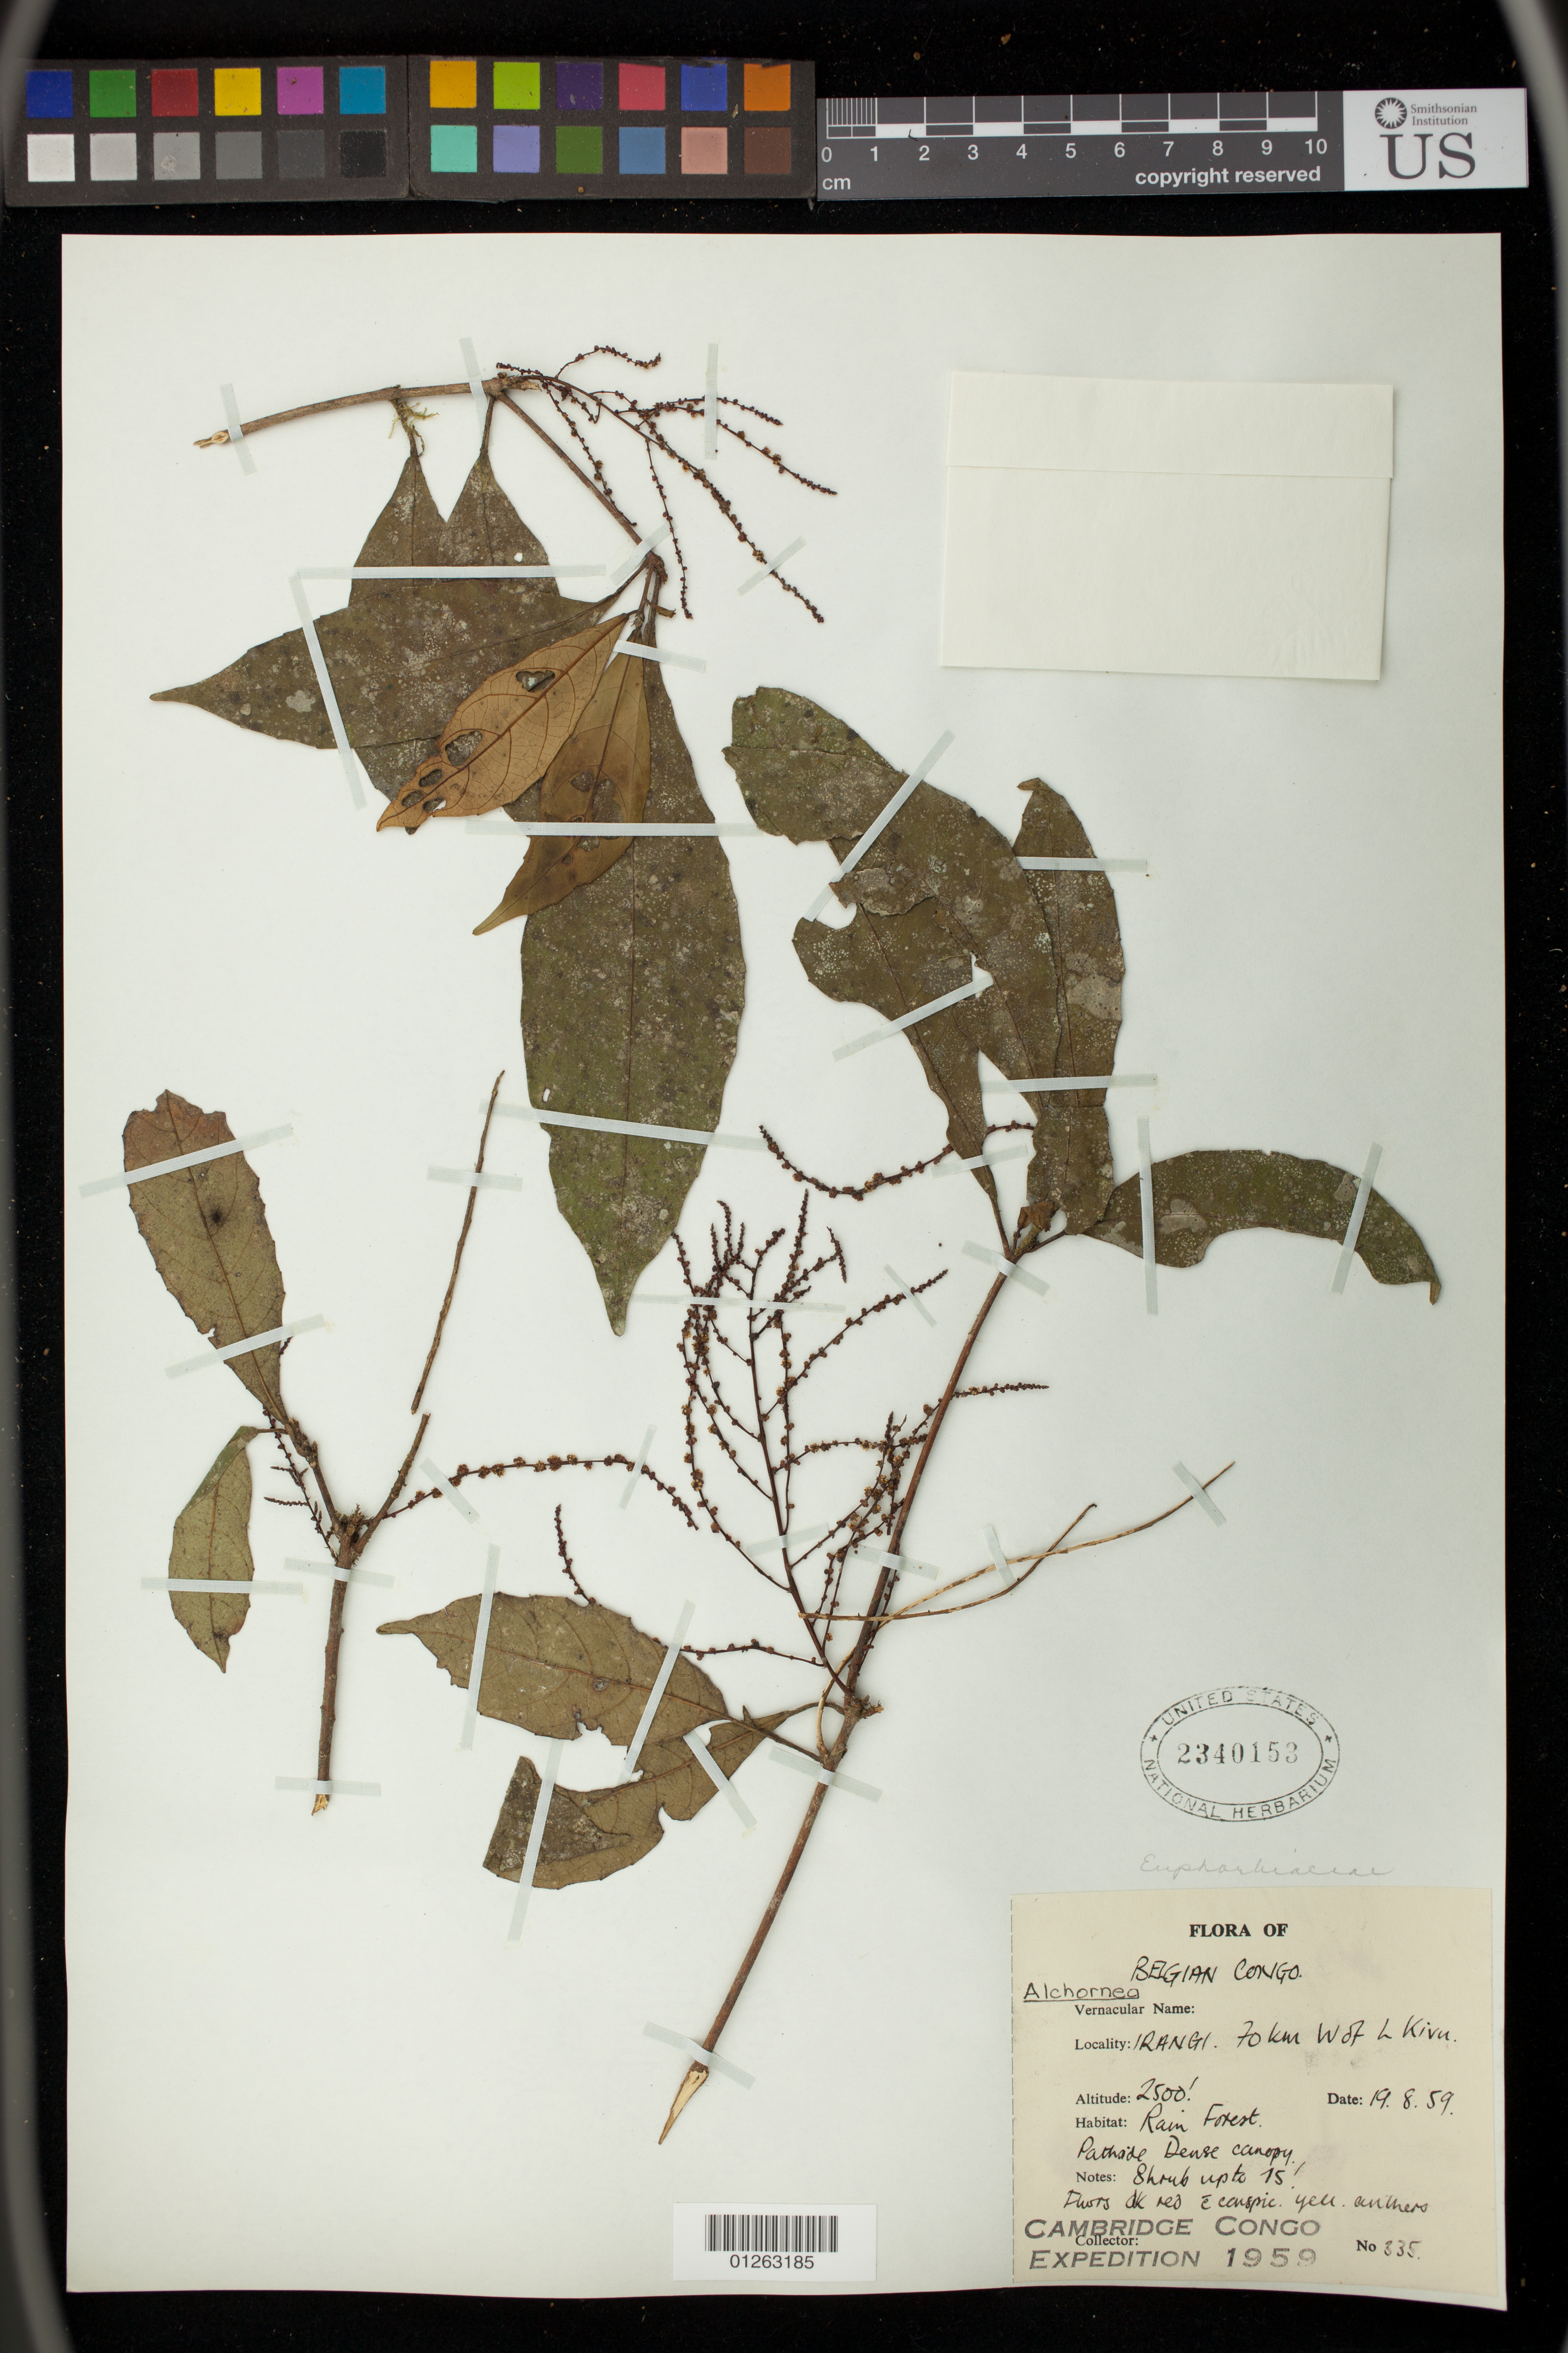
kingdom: Plantae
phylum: Tracheophyta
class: Magnoliopsida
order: Malpighiales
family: Euphorbiaceae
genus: Alchornea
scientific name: Alchornea trewioides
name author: (Benth.) Müll. Arg.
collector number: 335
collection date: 1959-08-19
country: Congo, Democratic Republic of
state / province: Nord-Kivu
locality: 70 km W of L Kivu, Irangi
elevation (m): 762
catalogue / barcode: US 2340153